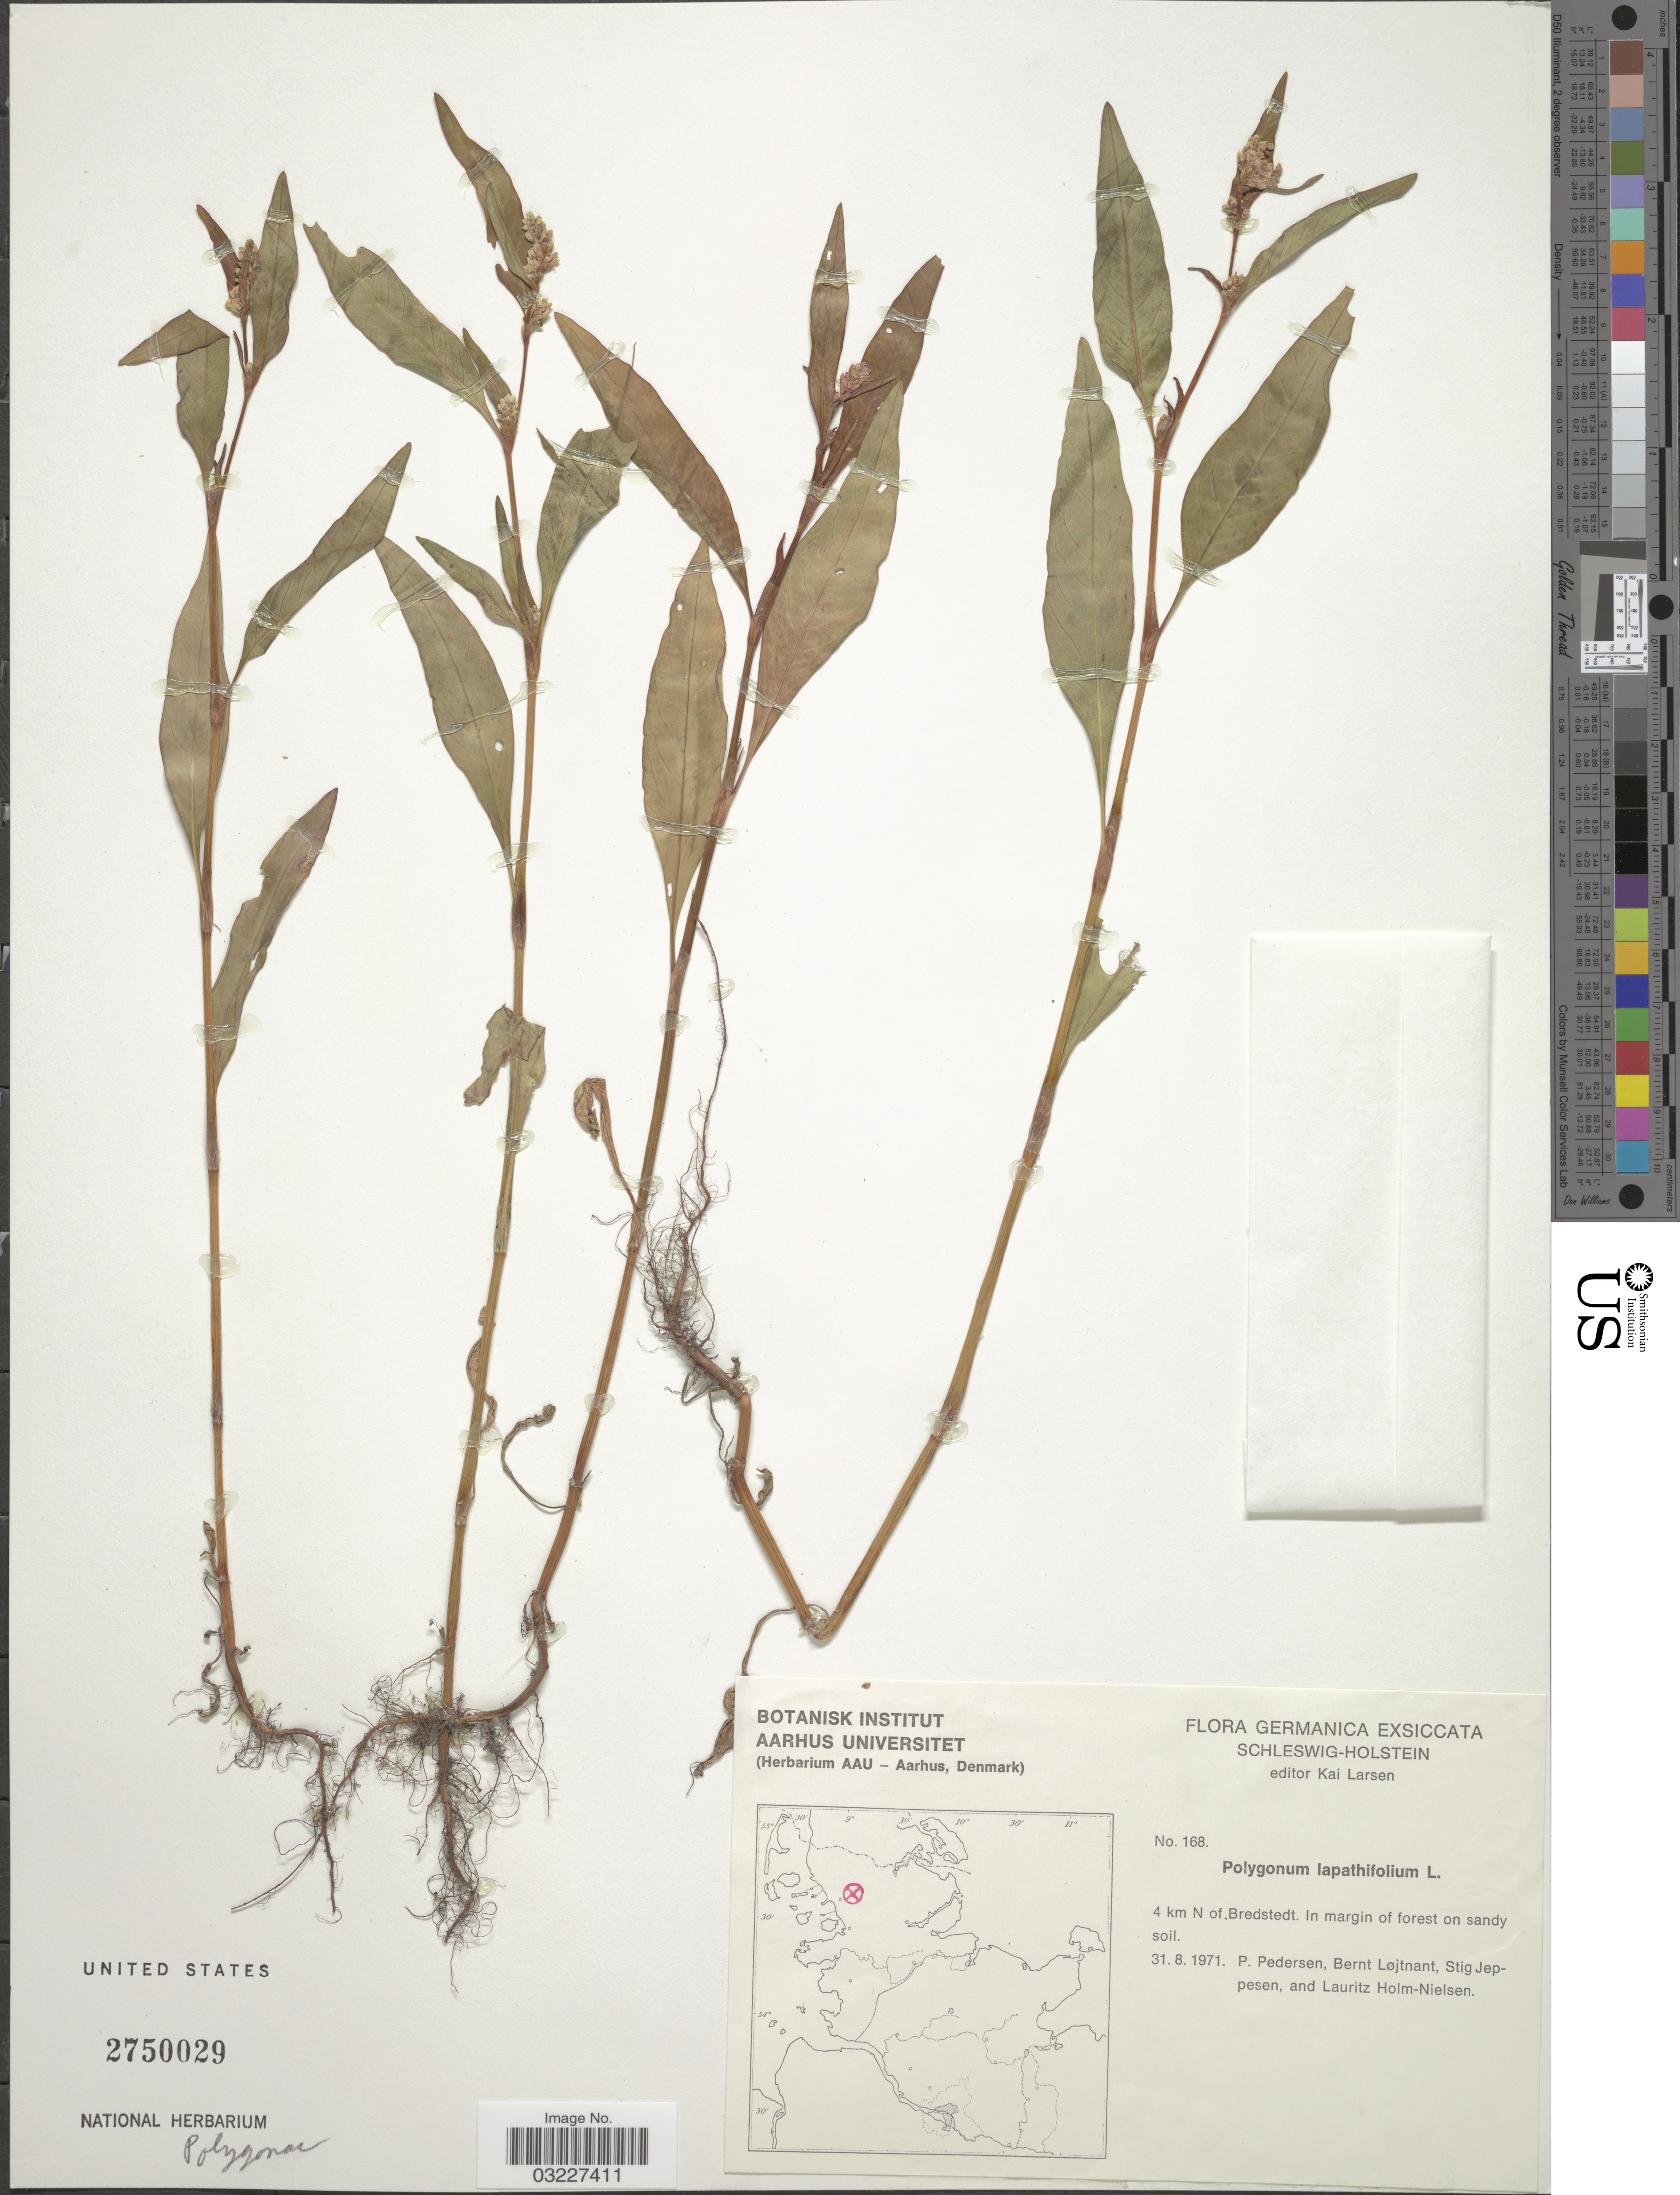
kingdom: Plantae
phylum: Tracheophyta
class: Magnoliopsida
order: Caryophyllales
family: Polygonaceae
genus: Polygonum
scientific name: Polygonum lapathifolium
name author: L.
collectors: P. Pedersen, B. Löjtnant, S. Jeppesen & L. B. Holm-Nielsen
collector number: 168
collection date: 1971-08-31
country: Germany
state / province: Schleswig-Holstein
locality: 4 km N of Bredstedt.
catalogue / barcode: US 2750029